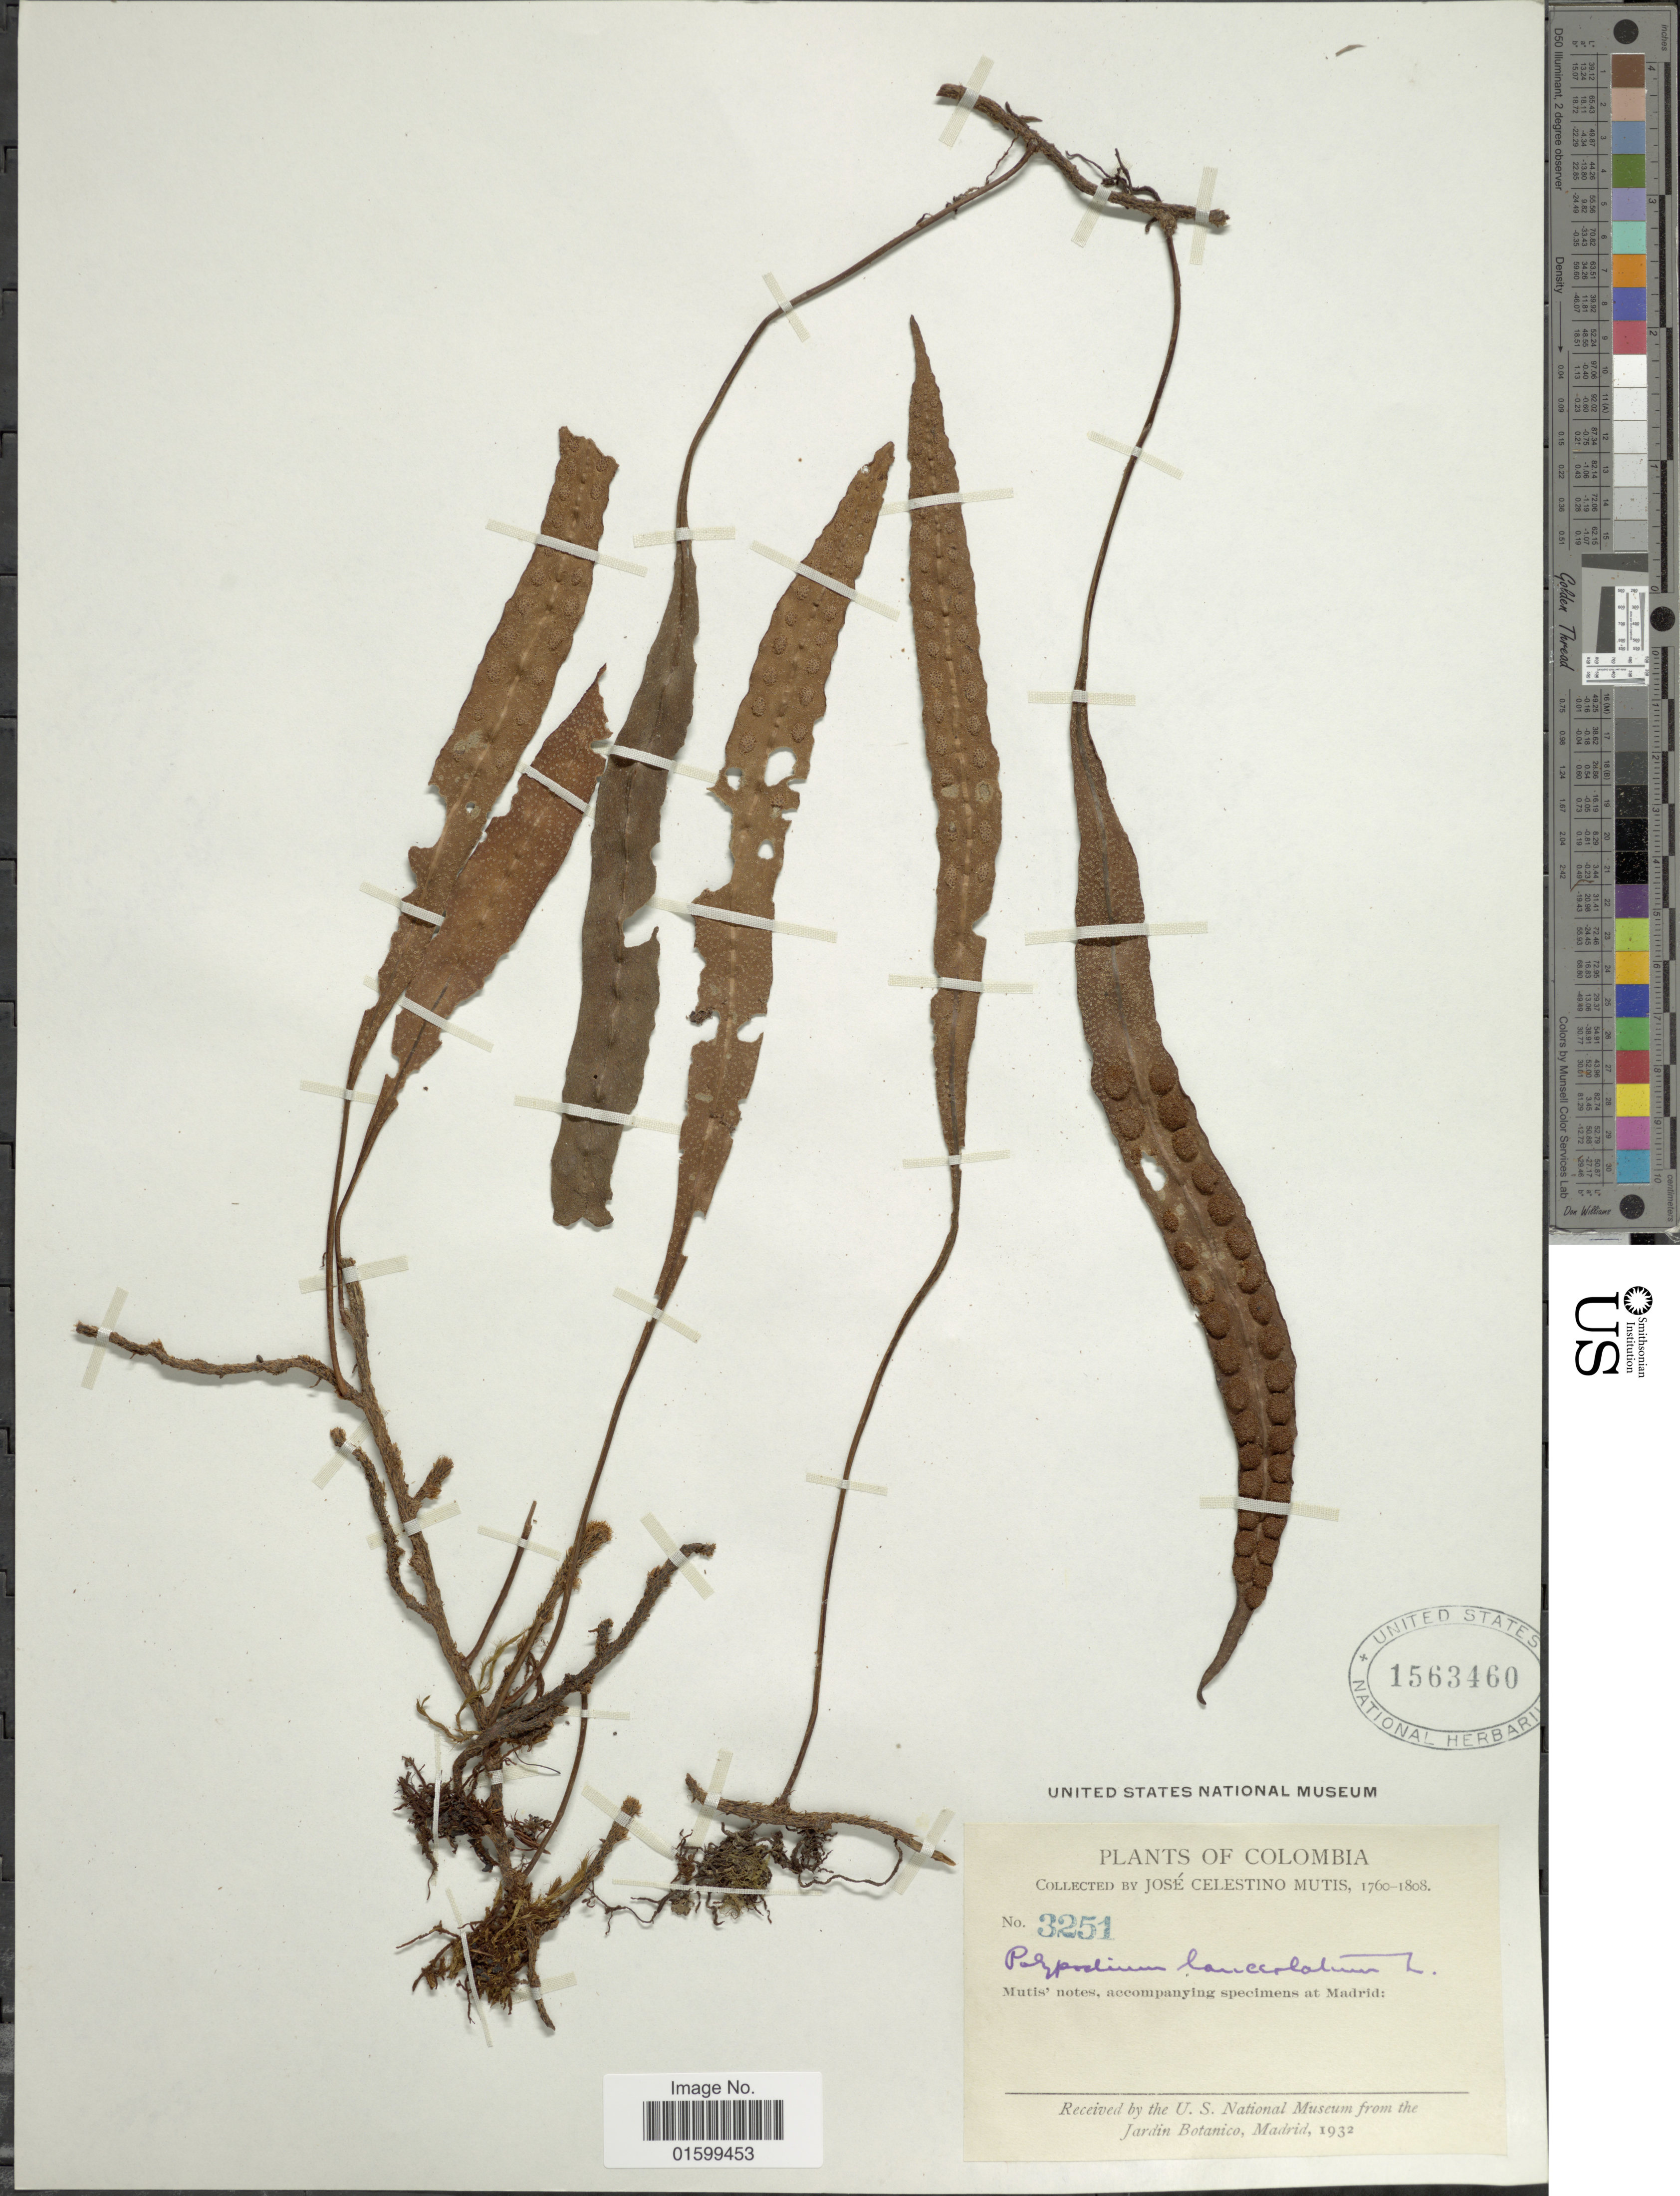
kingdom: Plantae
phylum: Tracheophyta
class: Polypodiopsida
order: Polypodiales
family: Polypodiaceae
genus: Pleopeltis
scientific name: Pleopeltis macrocarpa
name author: (Bory ex Willd.) Kaulf.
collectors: J. C. B. Mutis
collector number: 3251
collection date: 1760/1808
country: Colombia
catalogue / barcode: US 1563460